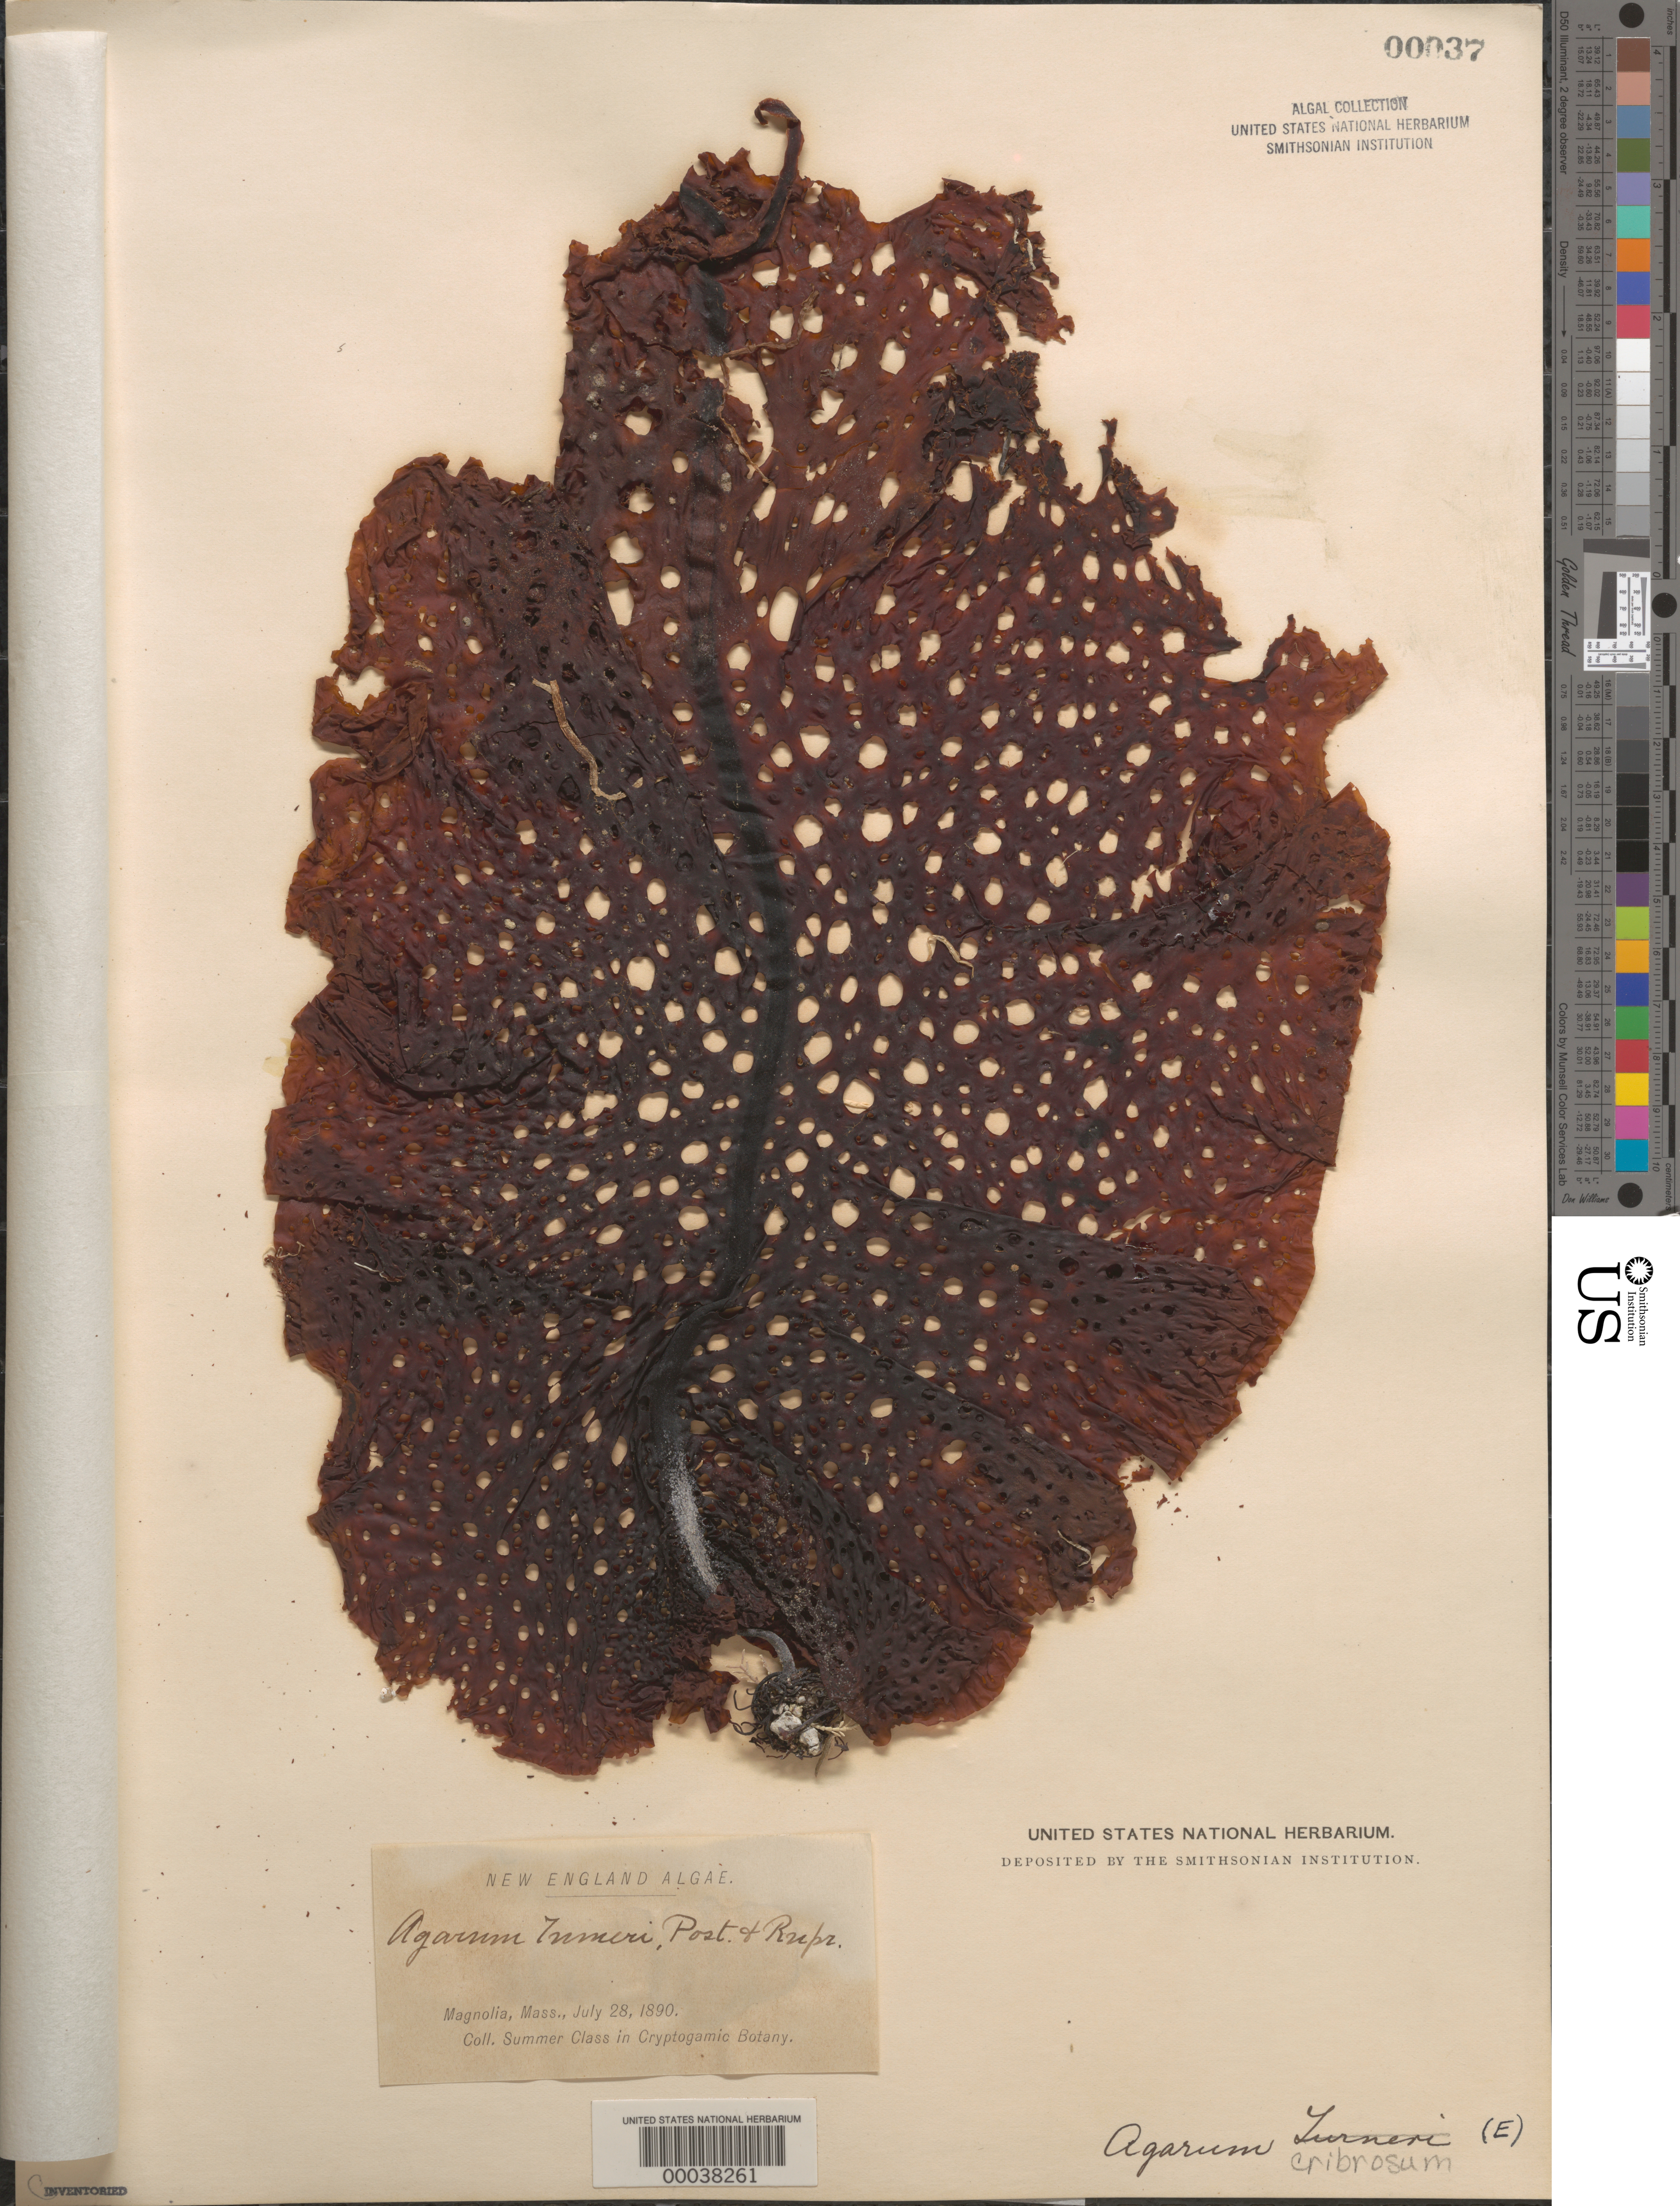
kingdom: Chromista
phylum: Ochrophyta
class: Phaeophyceae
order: Laminariales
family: Costariaceae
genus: Agarum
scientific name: Agarum clathratum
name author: Dumortier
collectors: Cryptogamic Botany Summer Clas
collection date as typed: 28 Jul 1890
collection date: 1890-07-28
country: United States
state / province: Massachusetts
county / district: Essex County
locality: Magnolia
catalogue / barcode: US 37